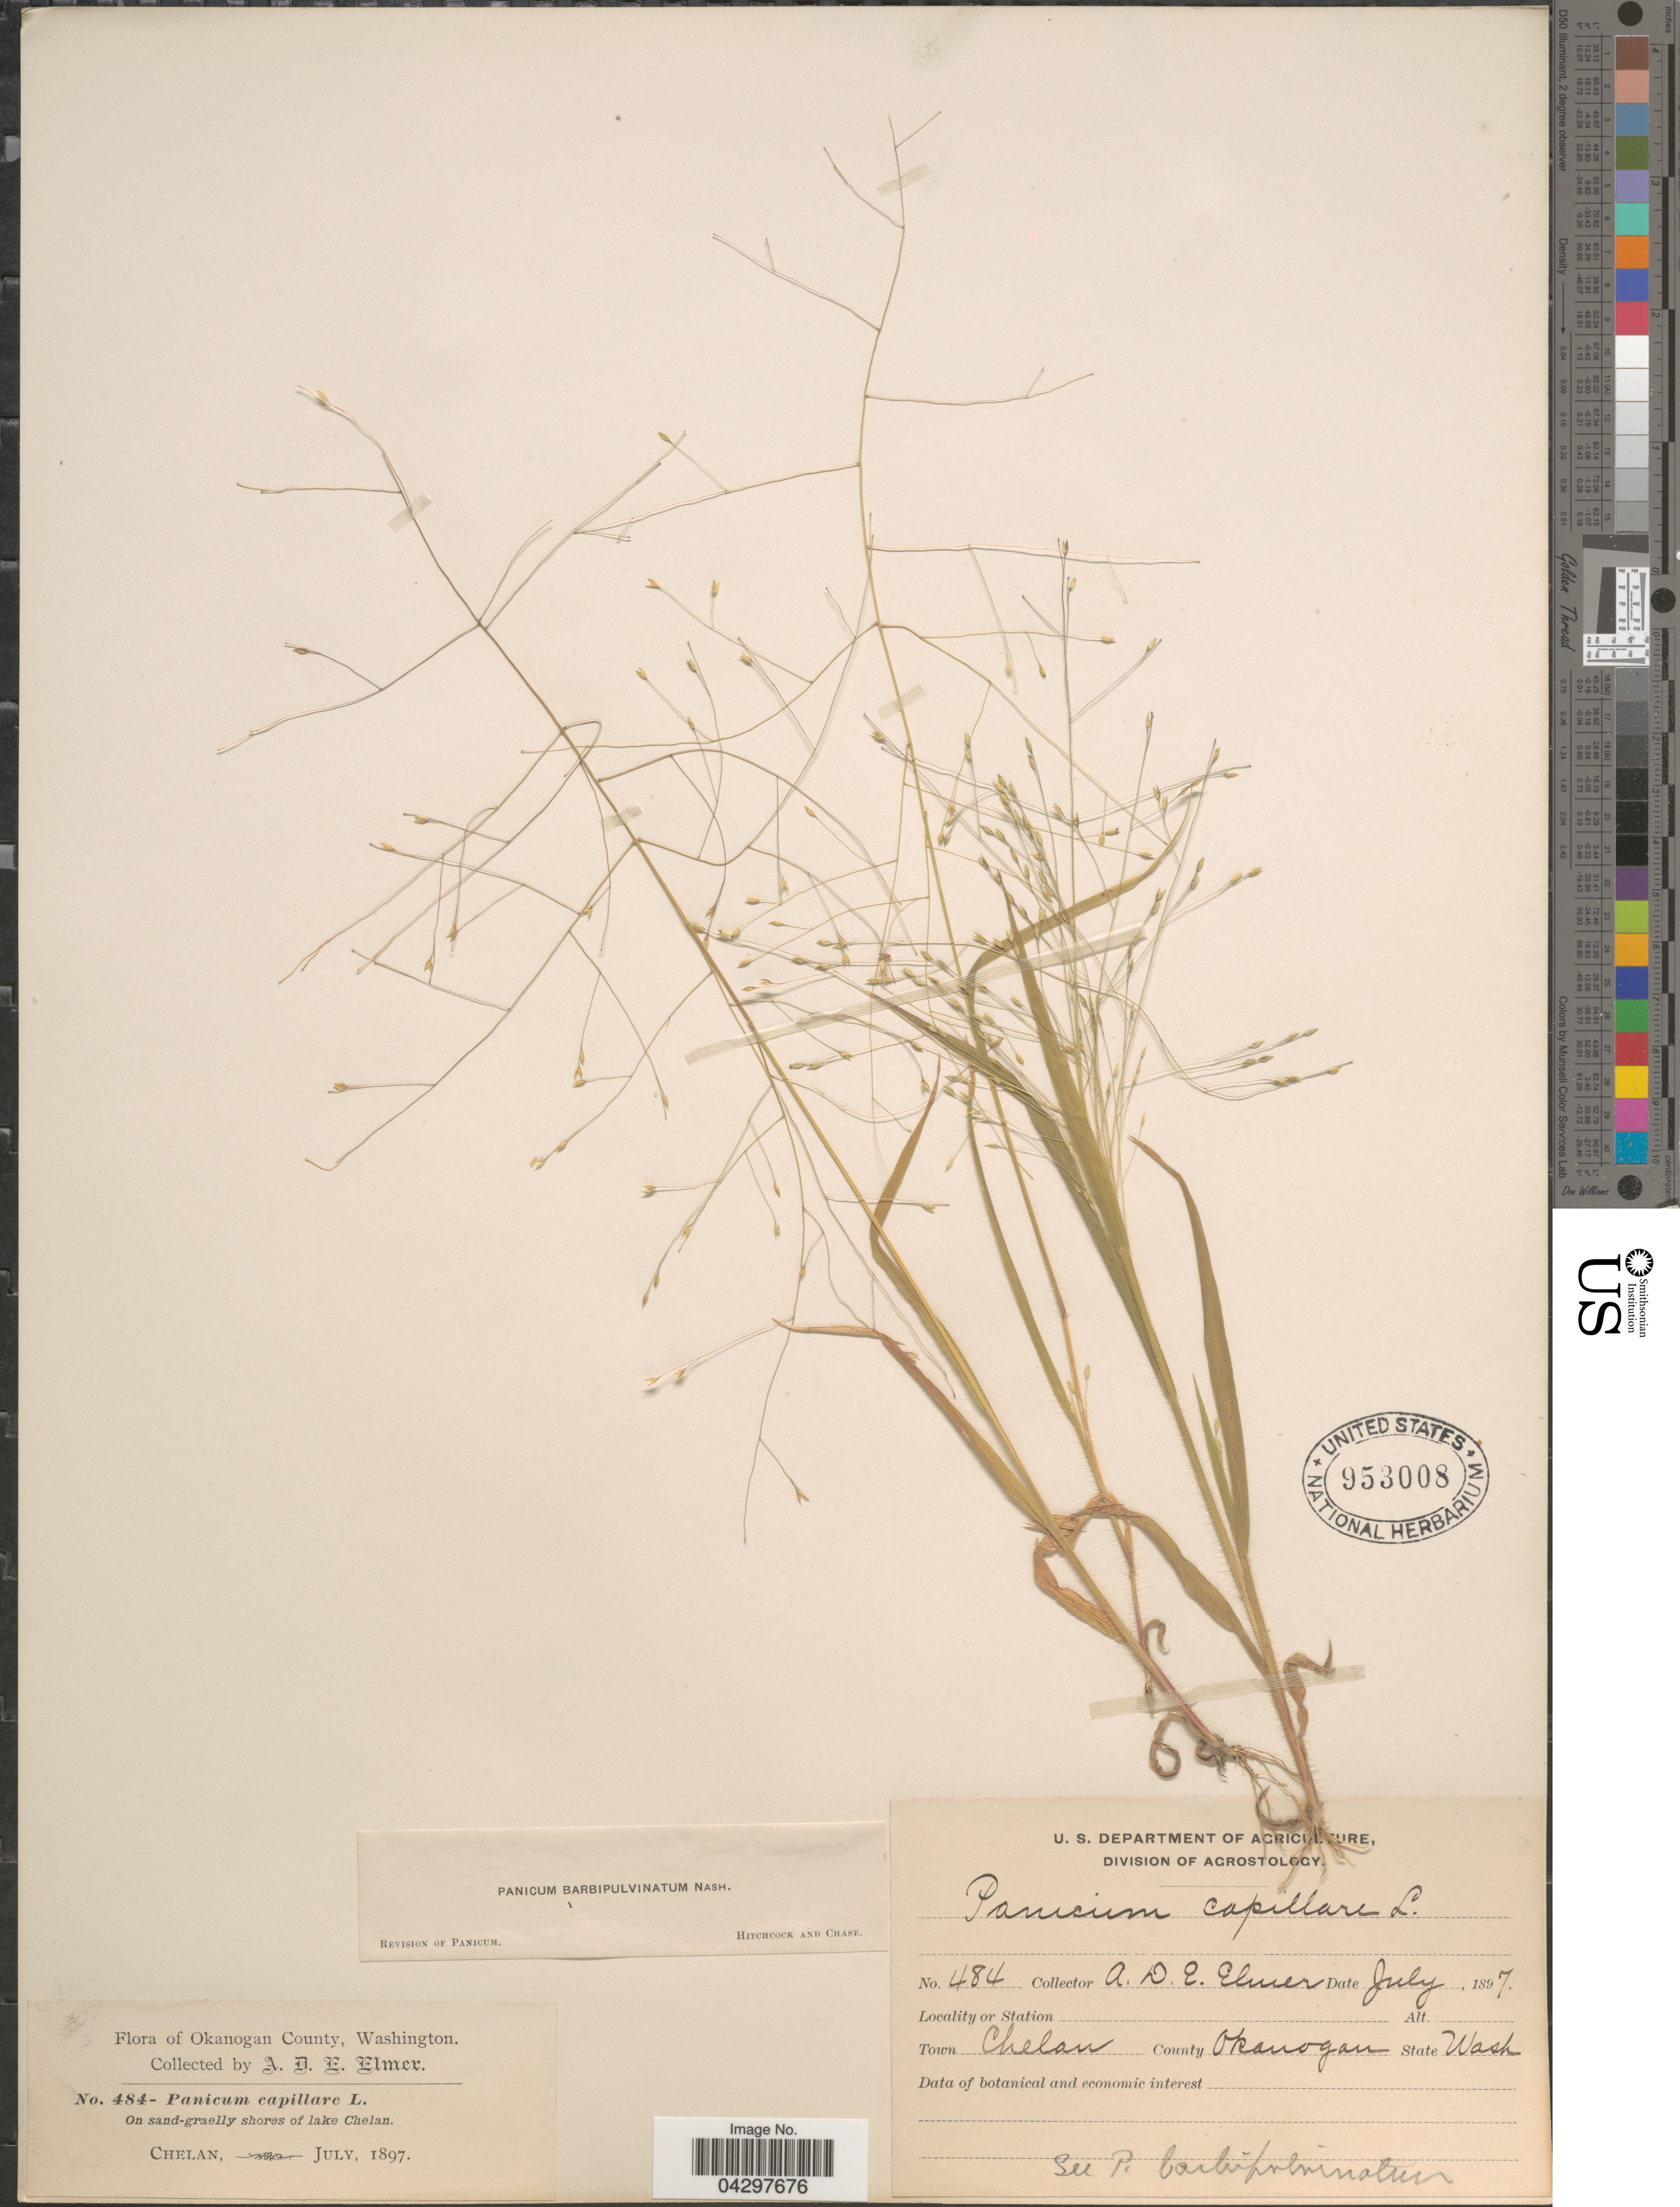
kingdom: Plantae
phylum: Tracheophyta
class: Liliopsida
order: Poales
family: Poaceae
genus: Panicum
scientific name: Panicum capillare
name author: L.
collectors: A. D. E. Elmer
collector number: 484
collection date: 1897-07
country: United States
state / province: Washington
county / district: Chelan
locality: Town Chelan. On sand-graelly shores of lake Chelan. Chelan.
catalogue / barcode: US 953008